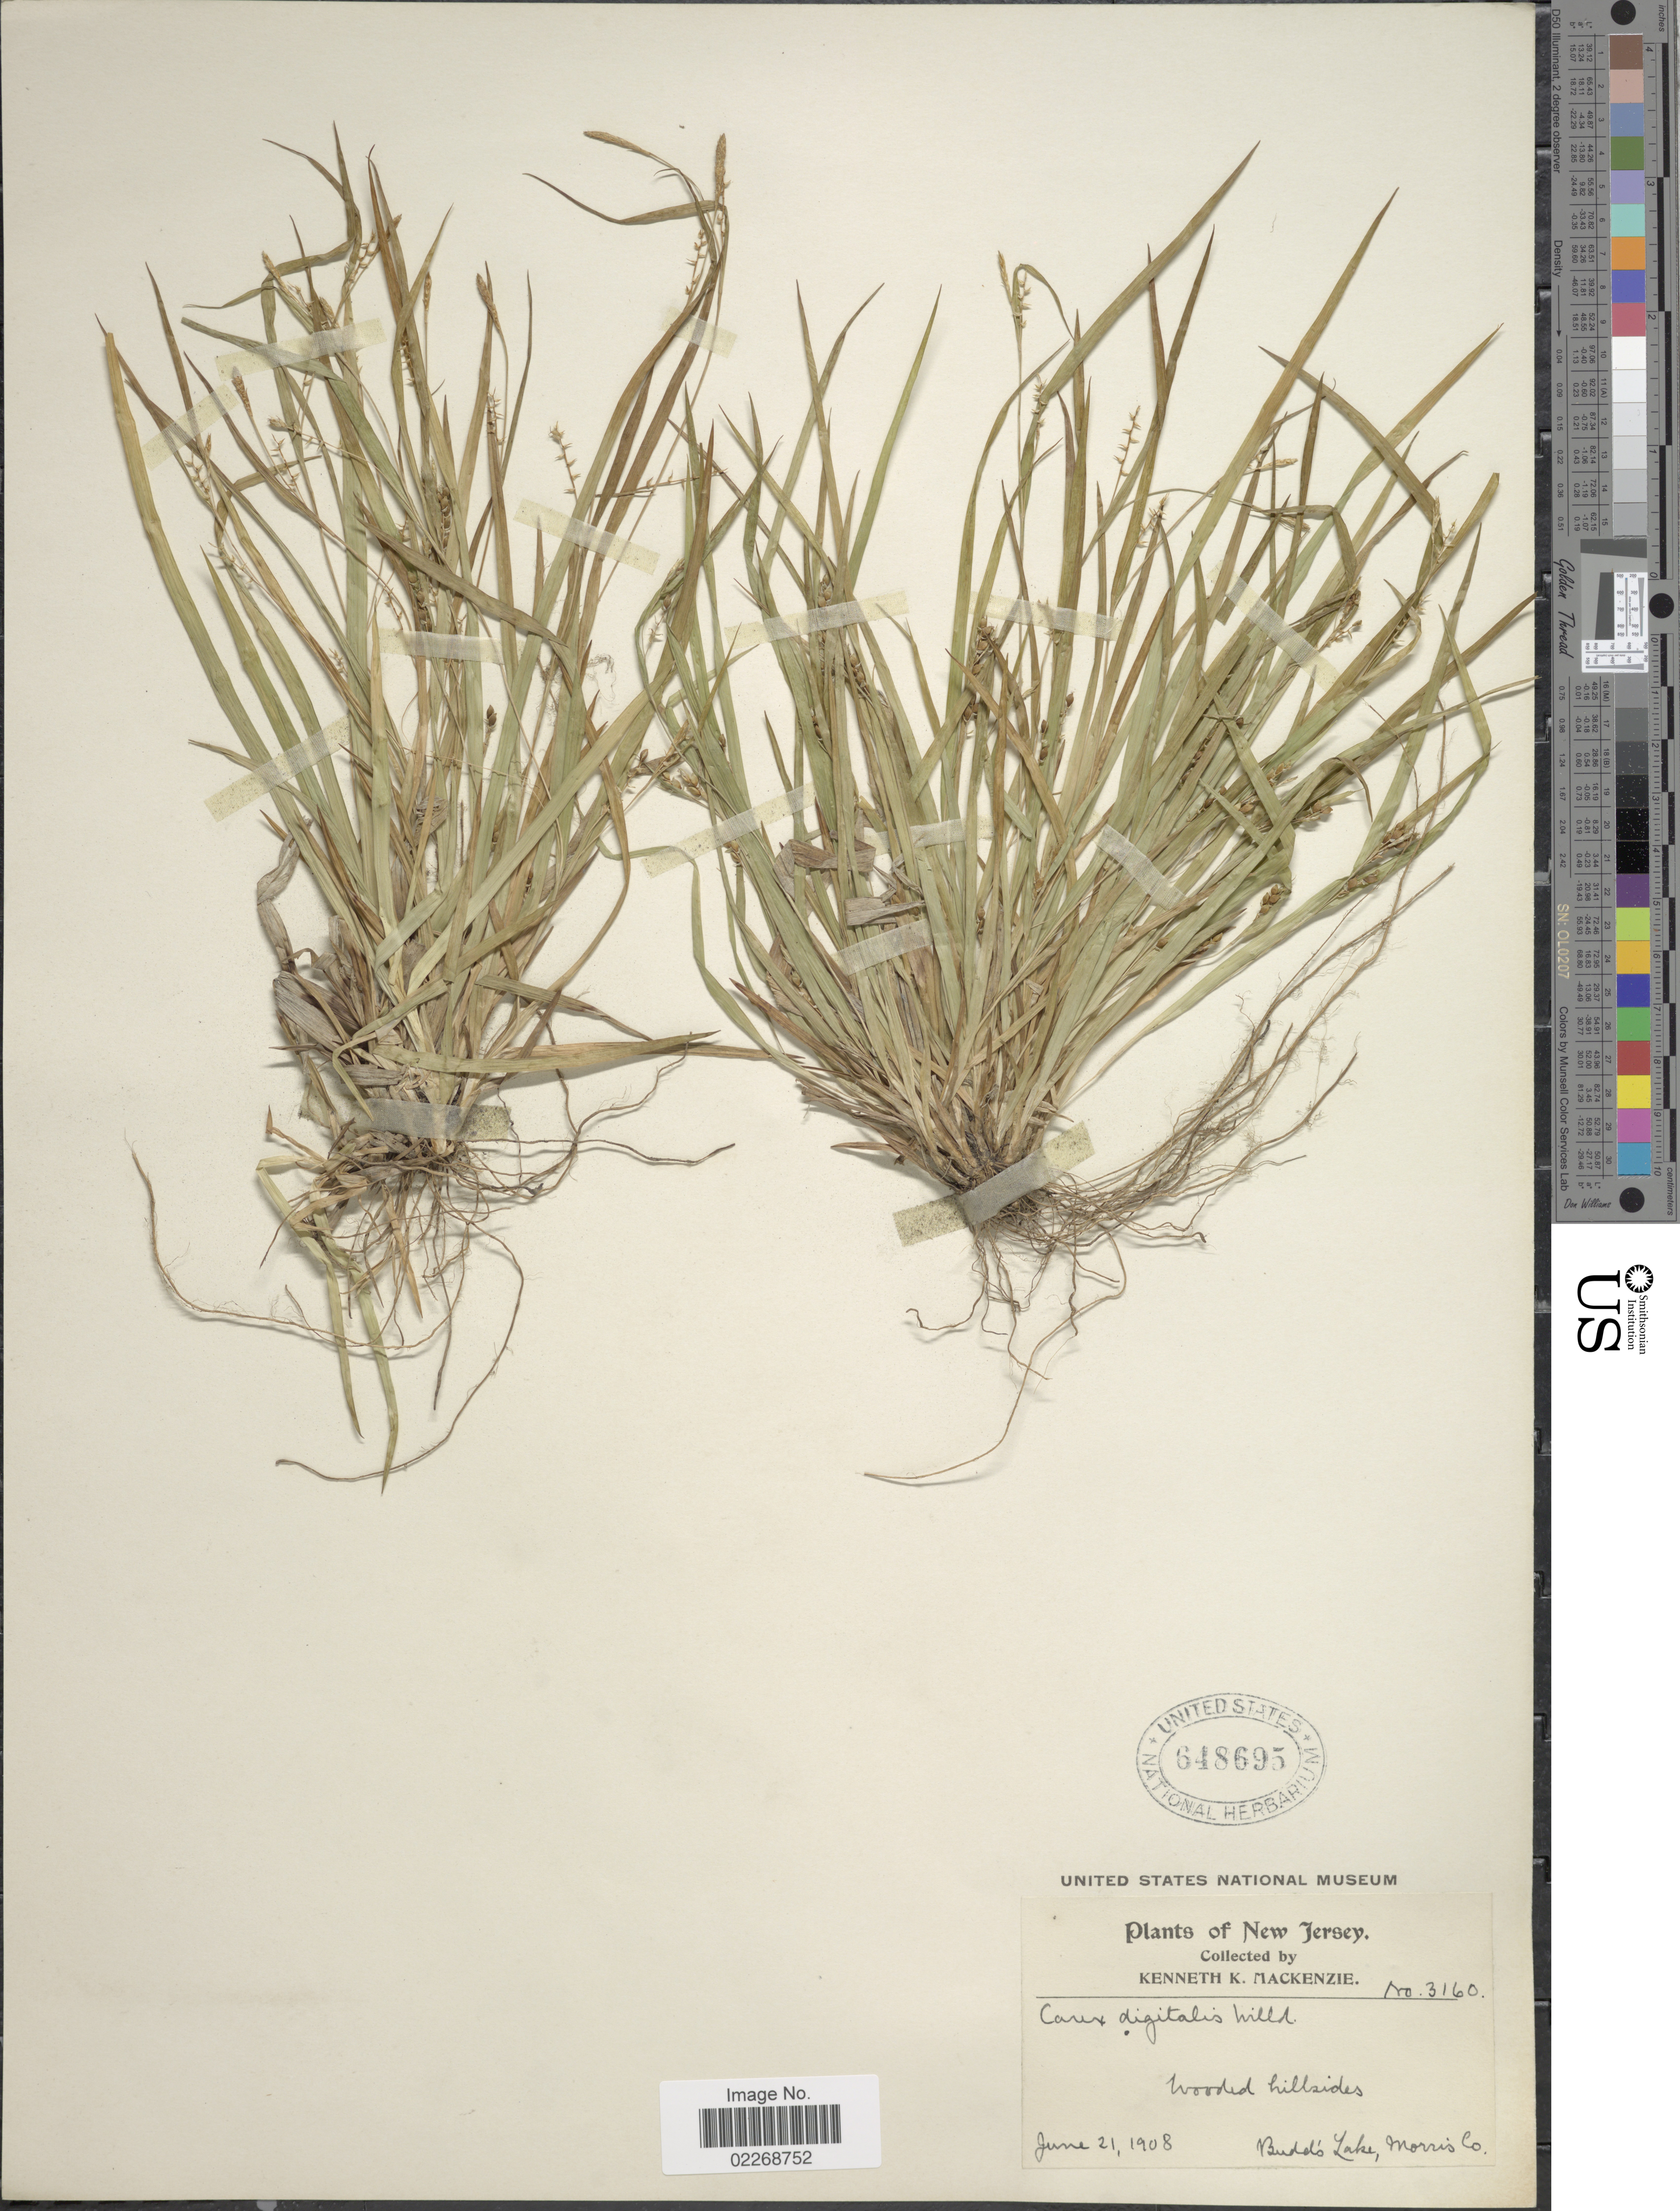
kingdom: Plantae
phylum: Tracheophyta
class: Liliopsida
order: Poales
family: Cyperaceae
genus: Carex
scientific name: Carex digitalis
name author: Willd.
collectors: K. K. Mackenzie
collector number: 3160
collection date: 1908-06-21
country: United States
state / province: New Jersey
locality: Wooded hillsides, Budd's Lake, Morris Co.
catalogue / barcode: US 648695